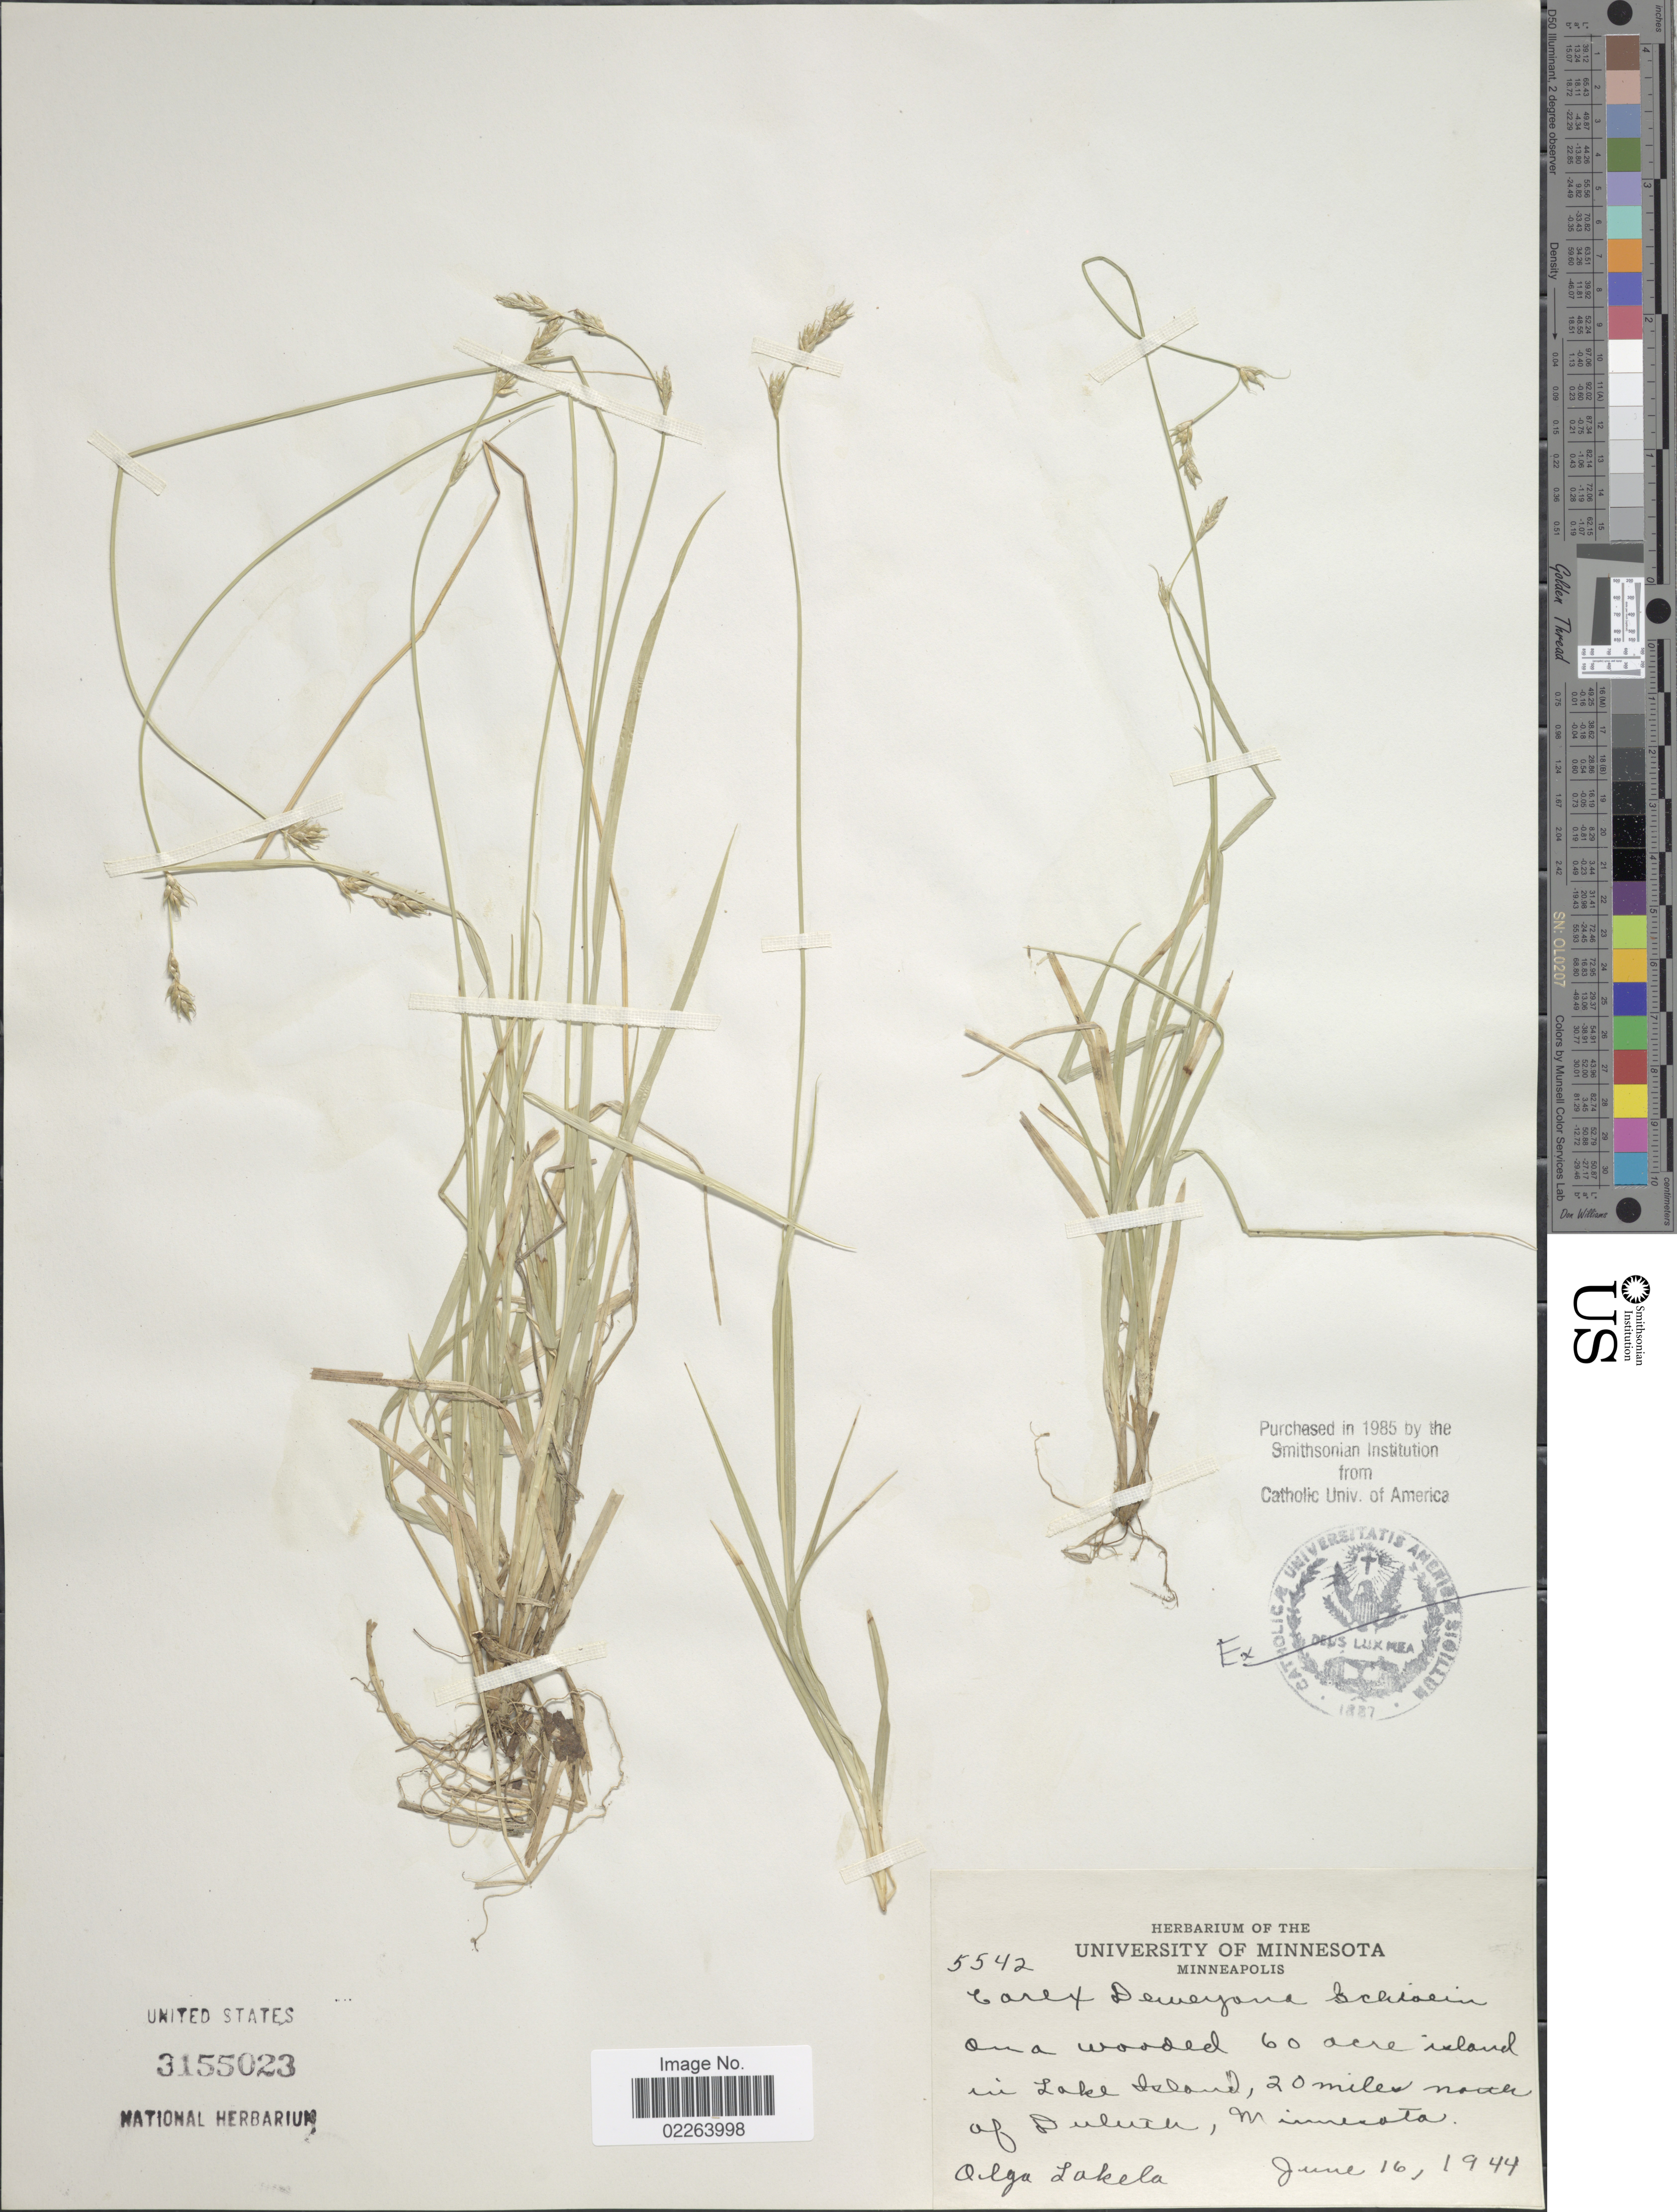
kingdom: Plantae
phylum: Tracheophyta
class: Liliopsida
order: Poales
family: Cyperaceae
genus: Carex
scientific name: Carex deweyana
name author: Schwein.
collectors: O. K. Lakela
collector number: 5542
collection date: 1944-06-16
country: United States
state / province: Minnesota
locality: On a wooded 60 acre island in Lake Island, 20 miles north of Duluth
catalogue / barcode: US 3155023